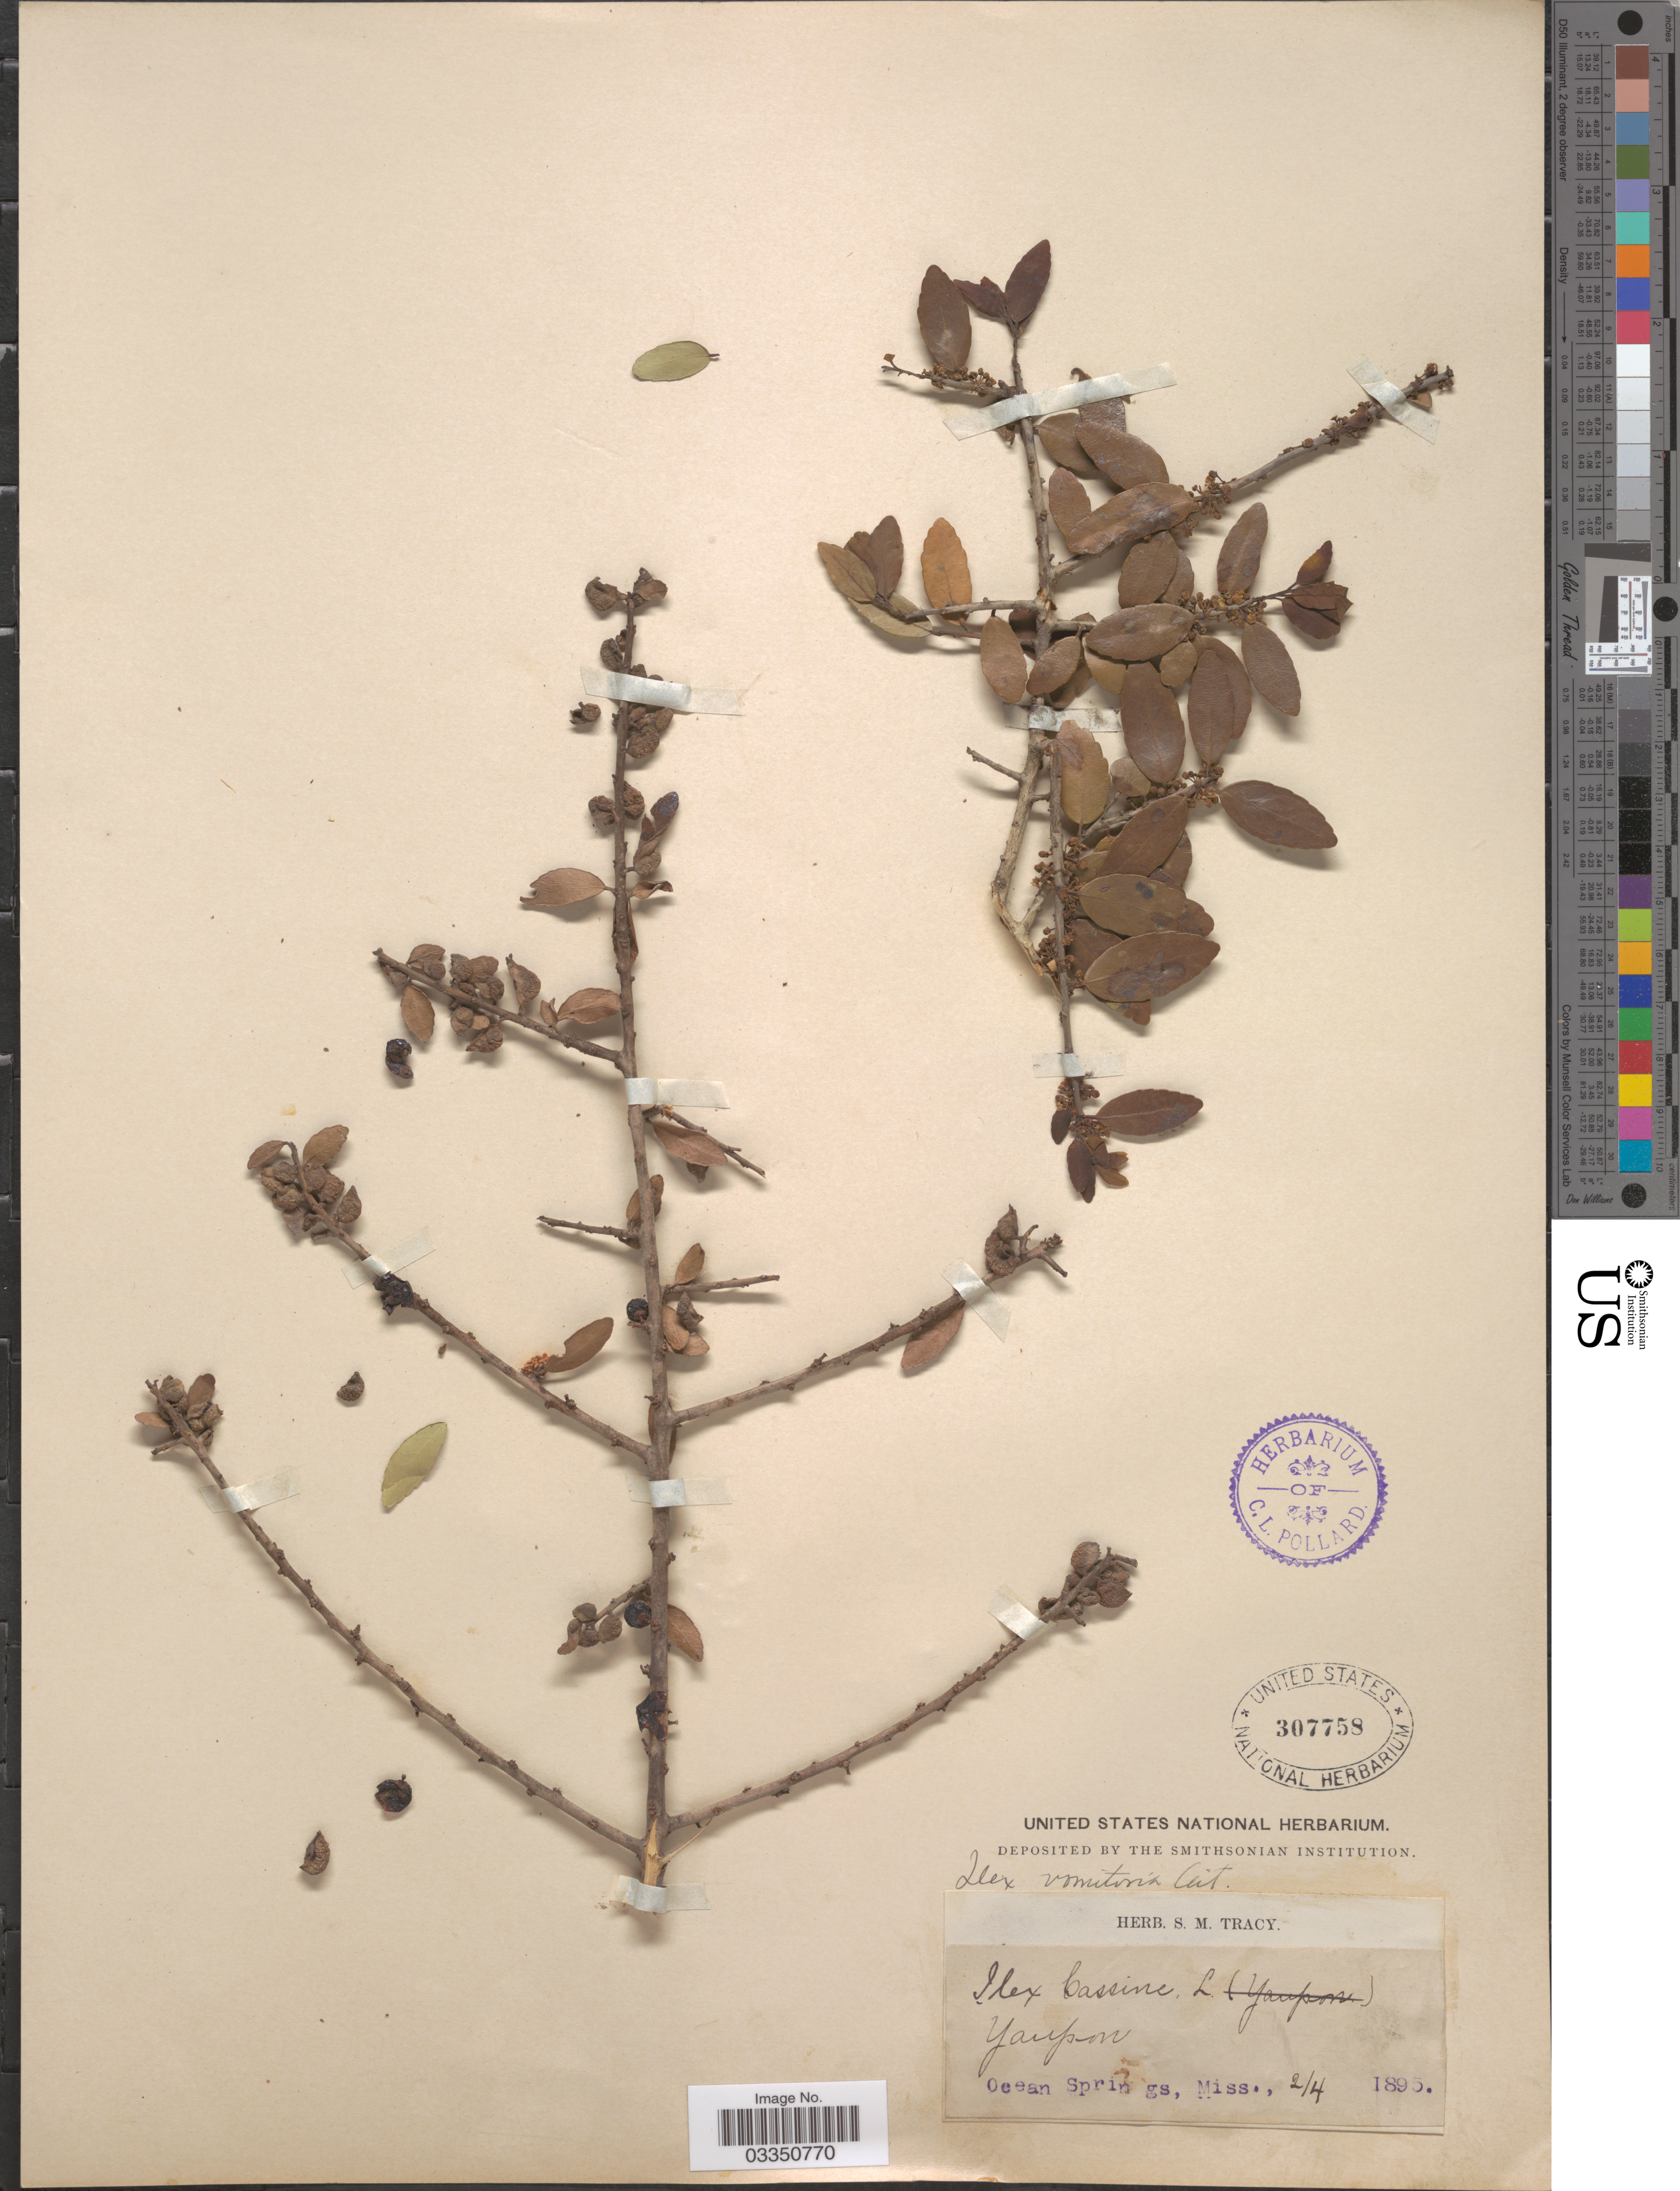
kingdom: Plantae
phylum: Tracheophyta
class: Magnoliopsida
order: Aquifoliales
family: Aquifoliaceae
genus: Ilex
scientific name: Ilex vomitoria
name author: Aiton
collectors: Ex herb. S. M. Tracy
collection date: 1895-02-04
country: United States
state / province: Mississippi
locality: Ocean Springs.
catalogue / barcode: US 307758